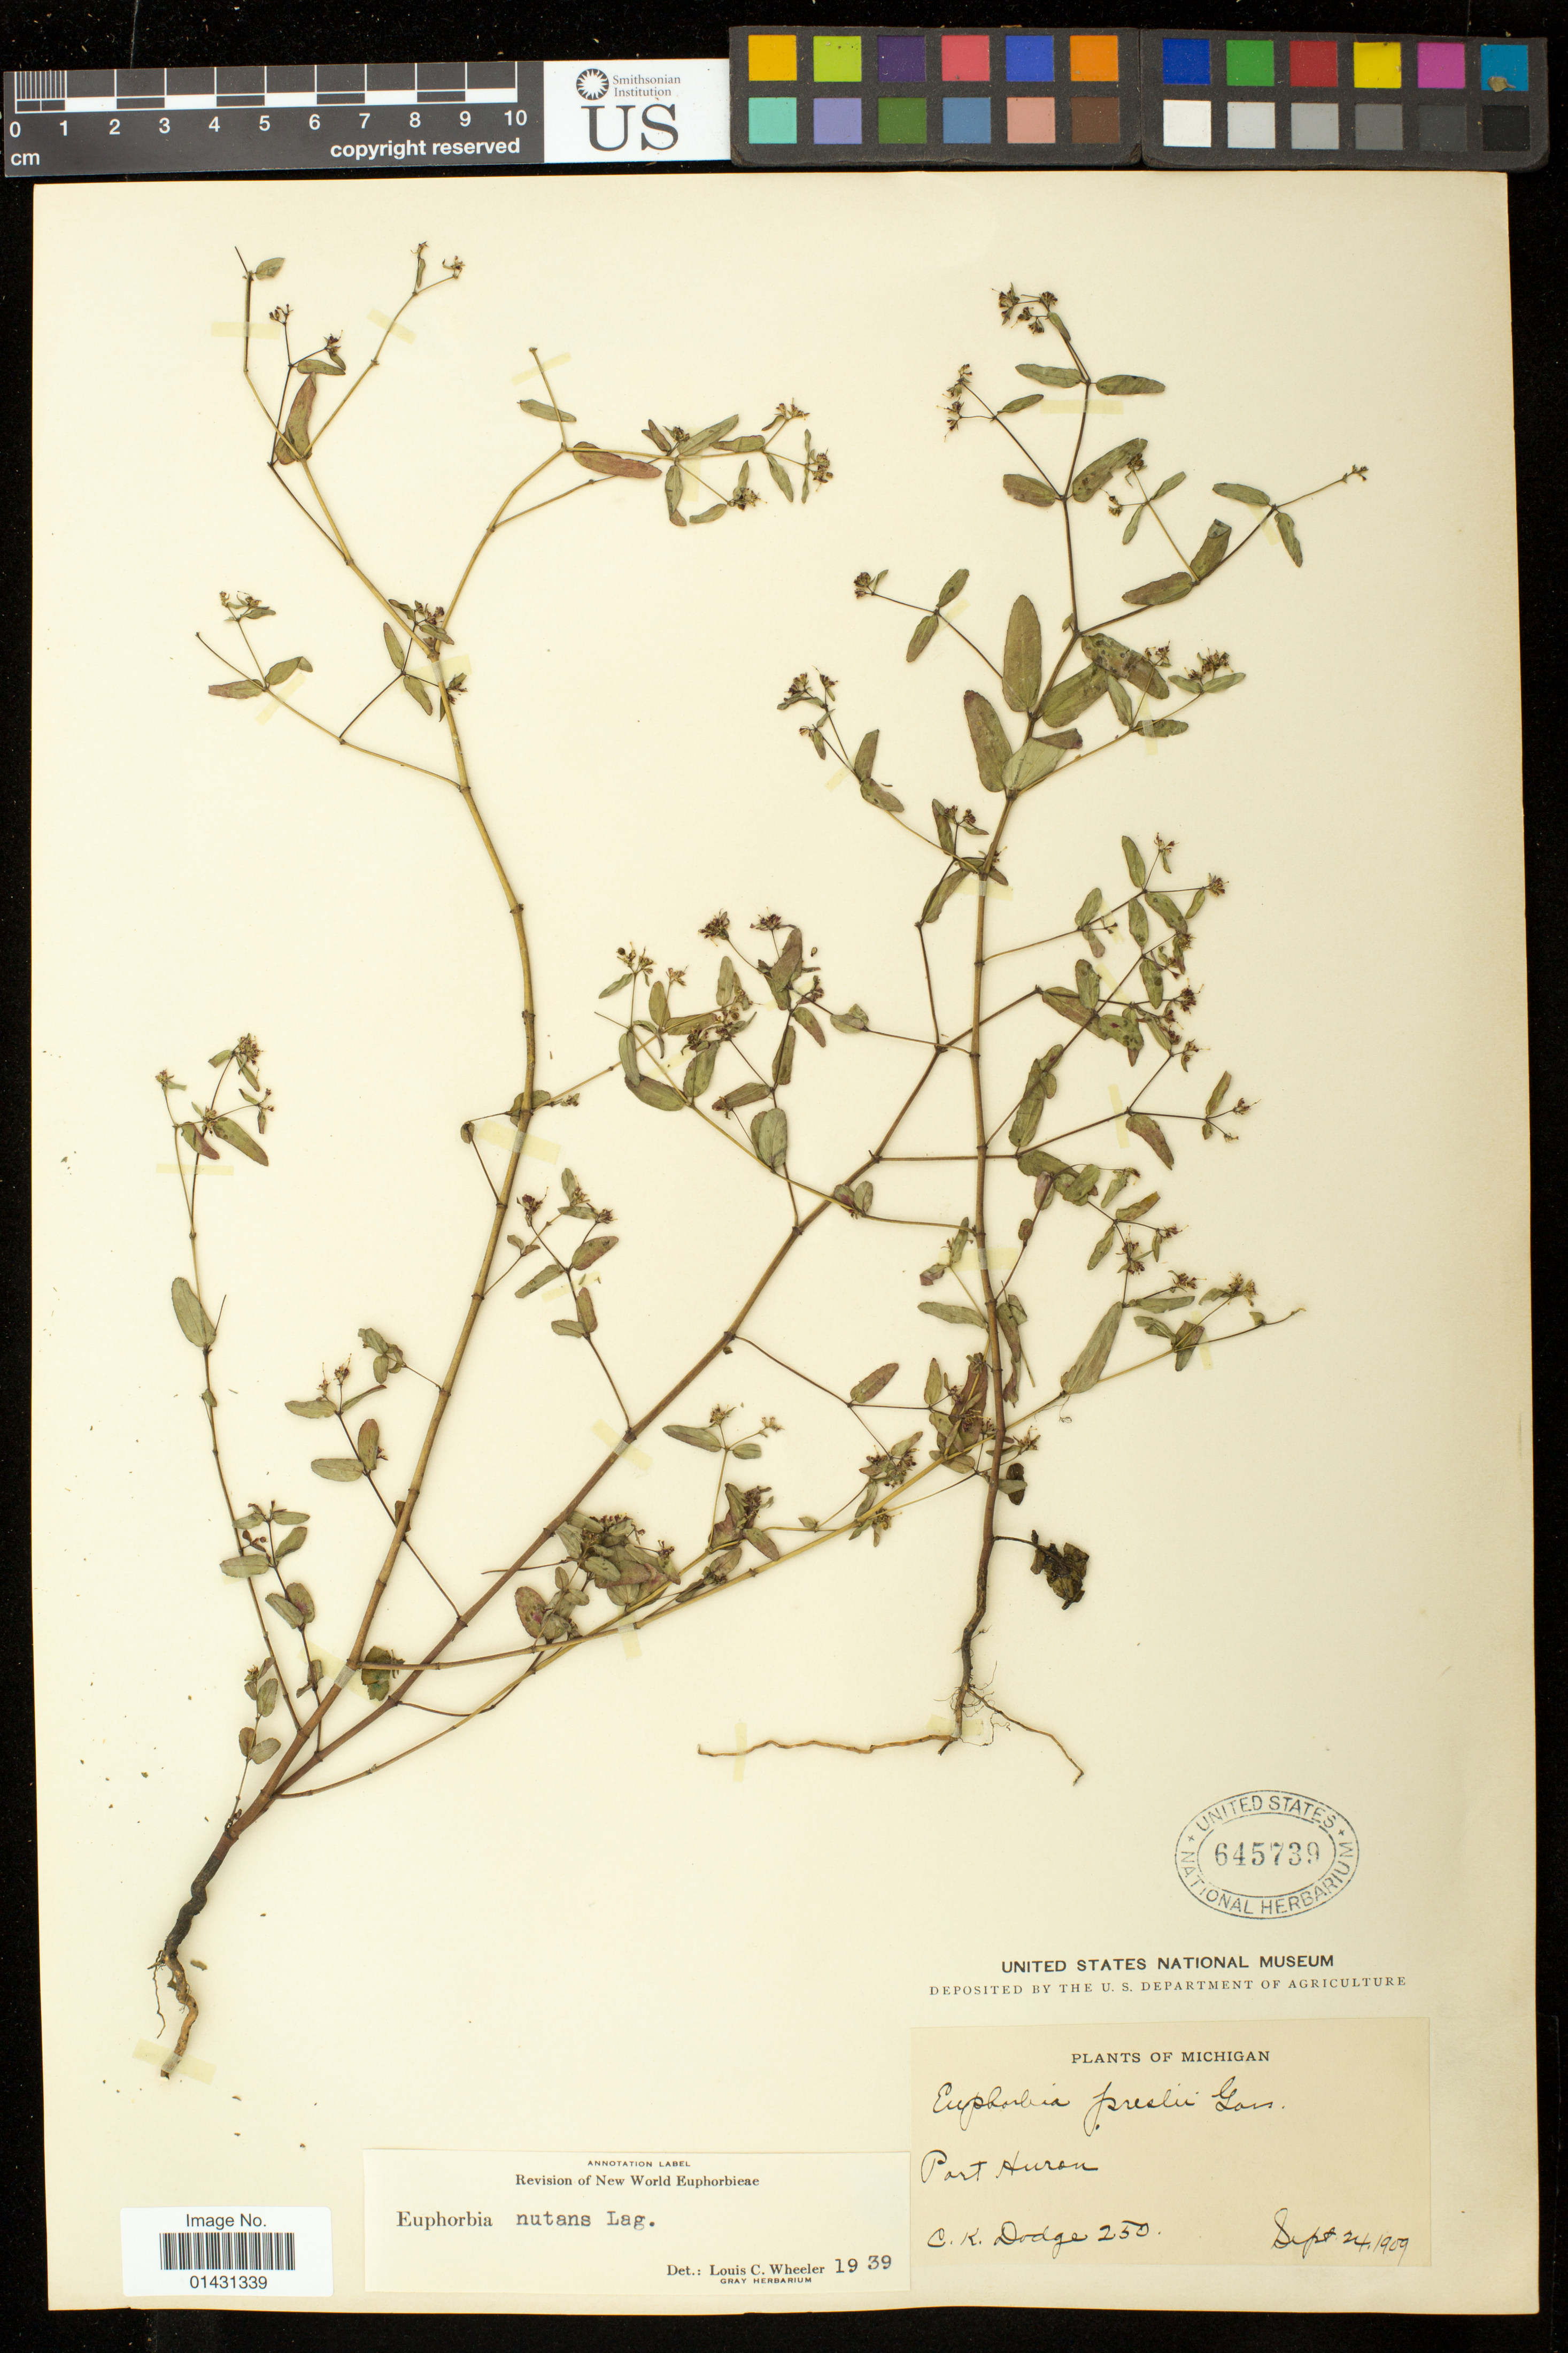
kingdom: Plantae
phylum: Tracheophyta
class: Magnoliopsida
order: Malpighiales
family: Euphorbiaceae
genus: Euphorbia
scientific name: Euphorbia maculata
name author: L.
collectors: C. K. Dodge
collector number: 250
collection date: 1909-09-24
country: United States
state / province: Michigan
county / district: Saint Clair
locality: Port Huron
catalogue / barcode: US 645739